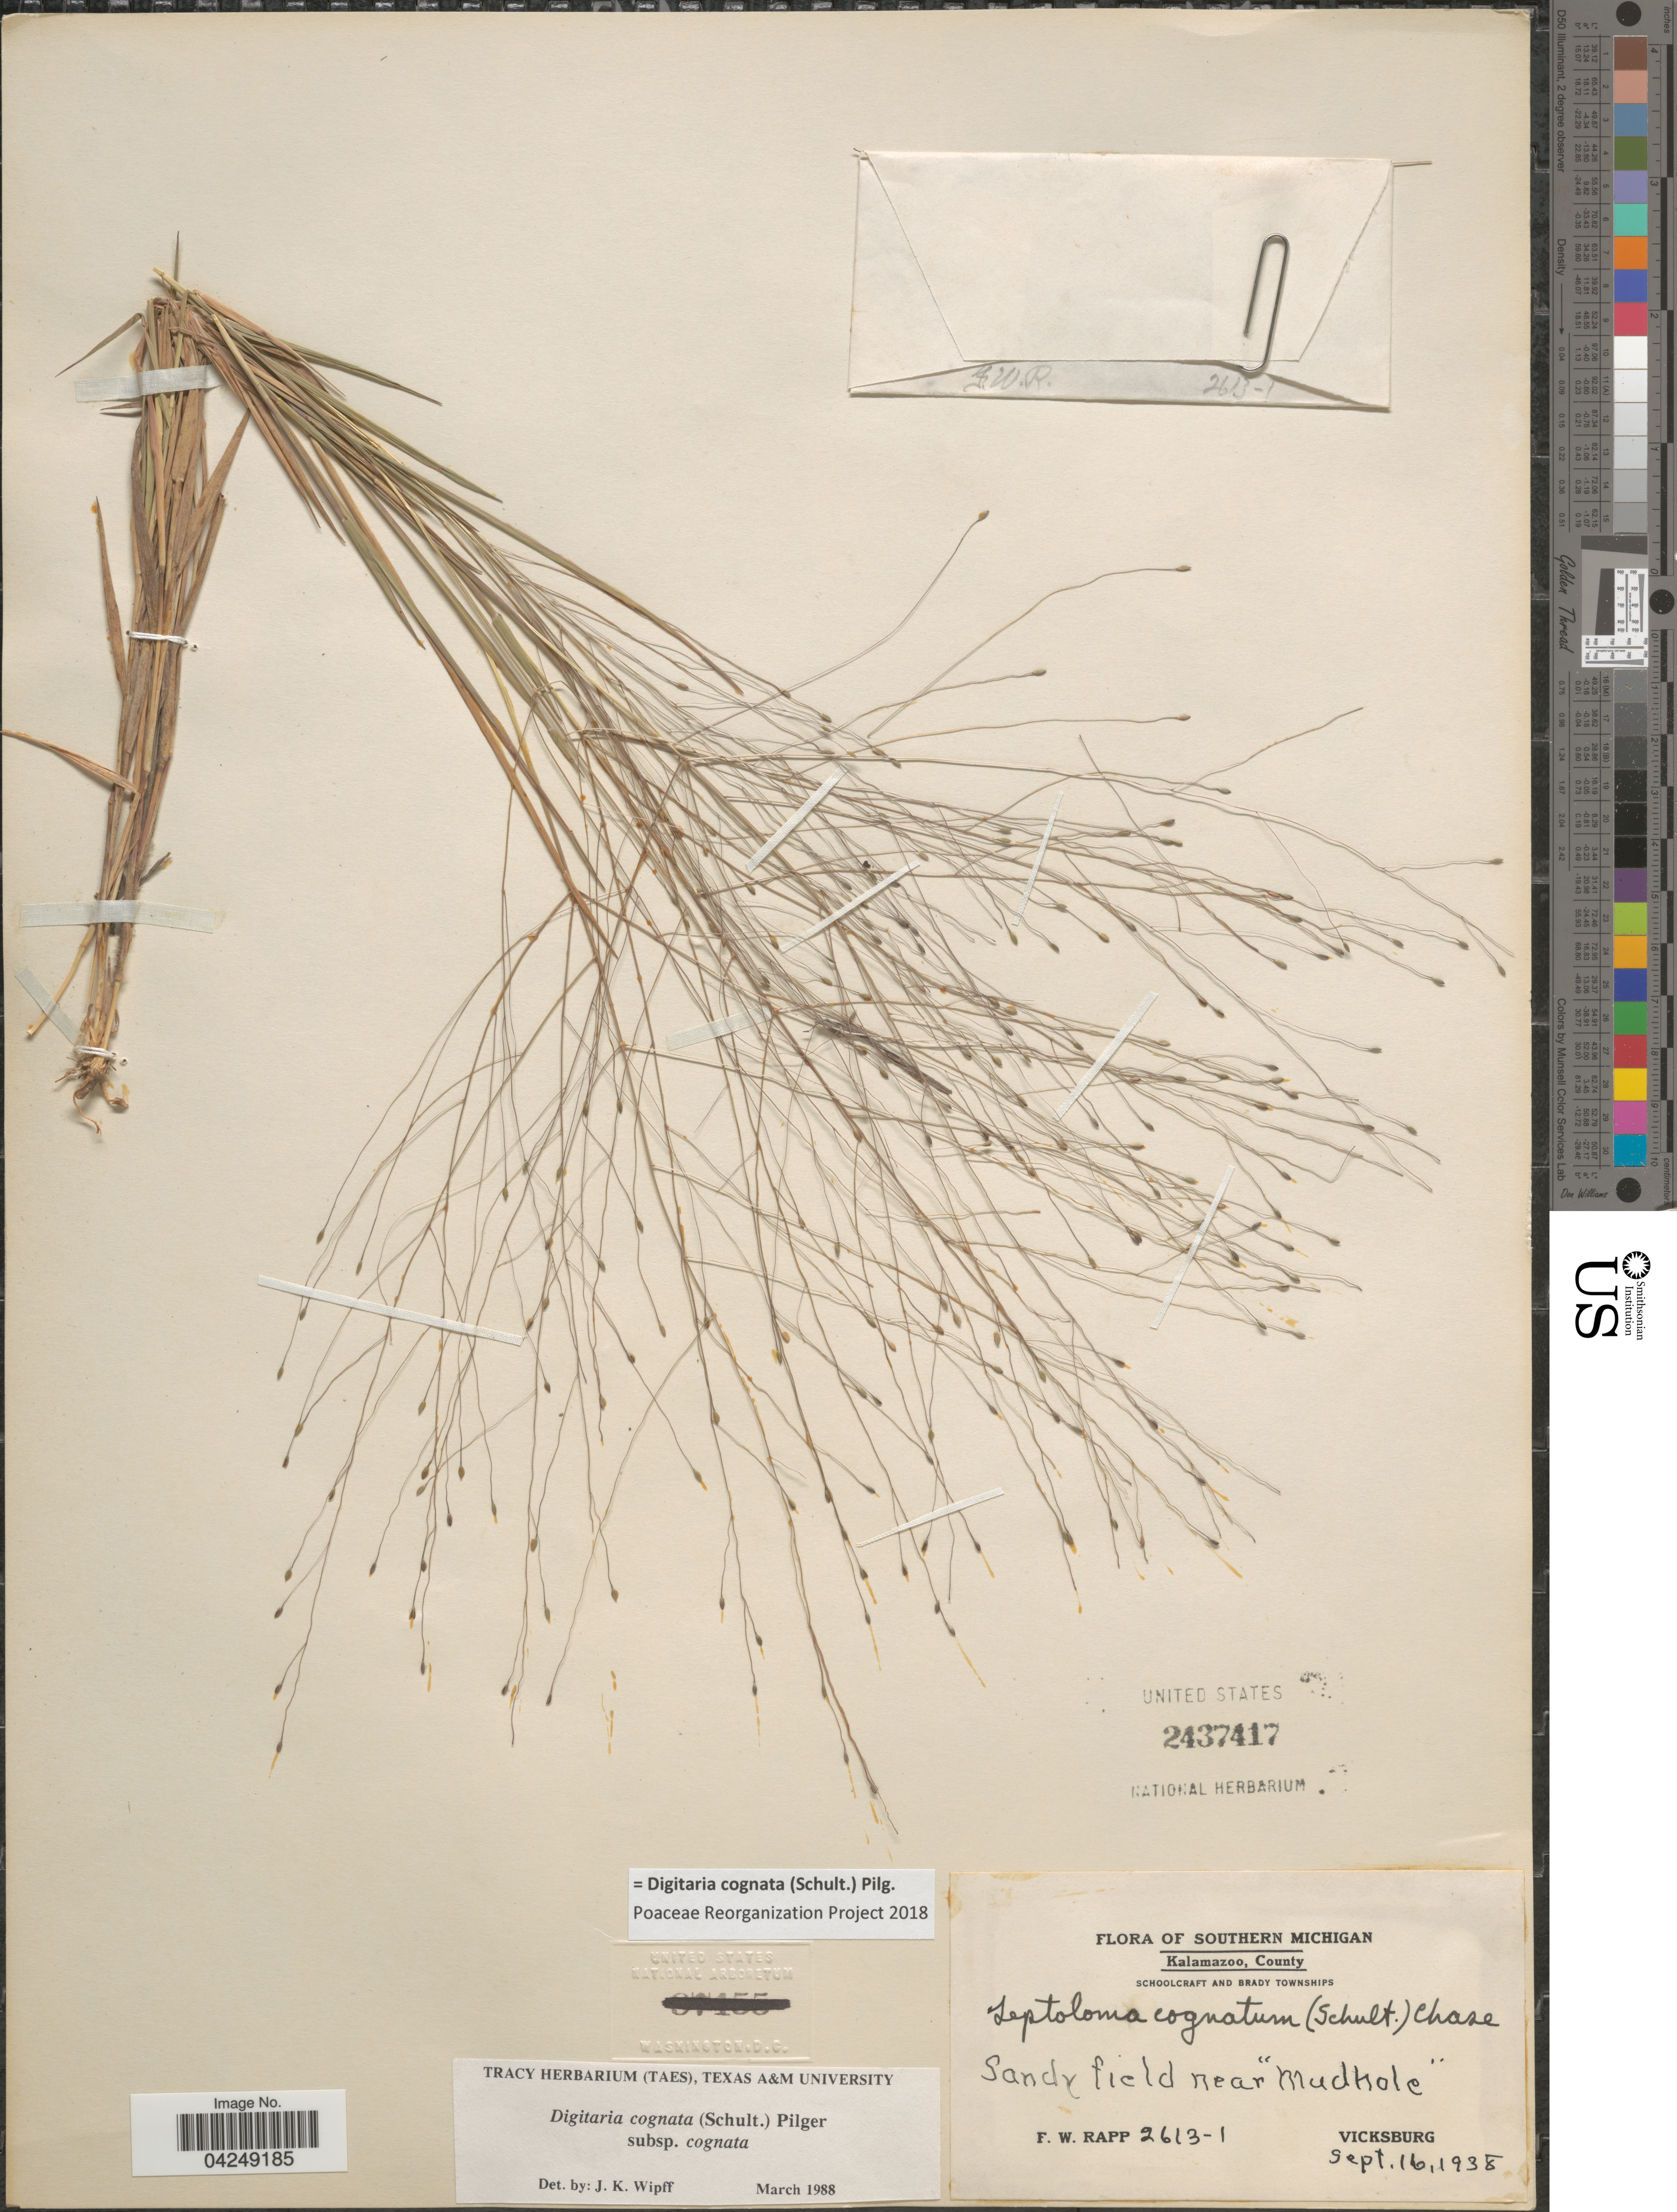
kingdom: Plantae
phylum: Tracheophyta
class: Liliopsida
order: Poales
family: Poaceae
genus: Digitaria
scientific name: Digitaria cognata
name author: (Scult.) Pilg.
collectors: F. Rapp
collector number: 2613-1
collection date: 1938-09-16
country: United States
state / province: Michigan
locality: Southern Michigan. Kalamazoo, County. Schoolcraft and Brady Townships. Sandy field near "Mudhole". Vicksburg.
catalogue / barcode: US 2437417